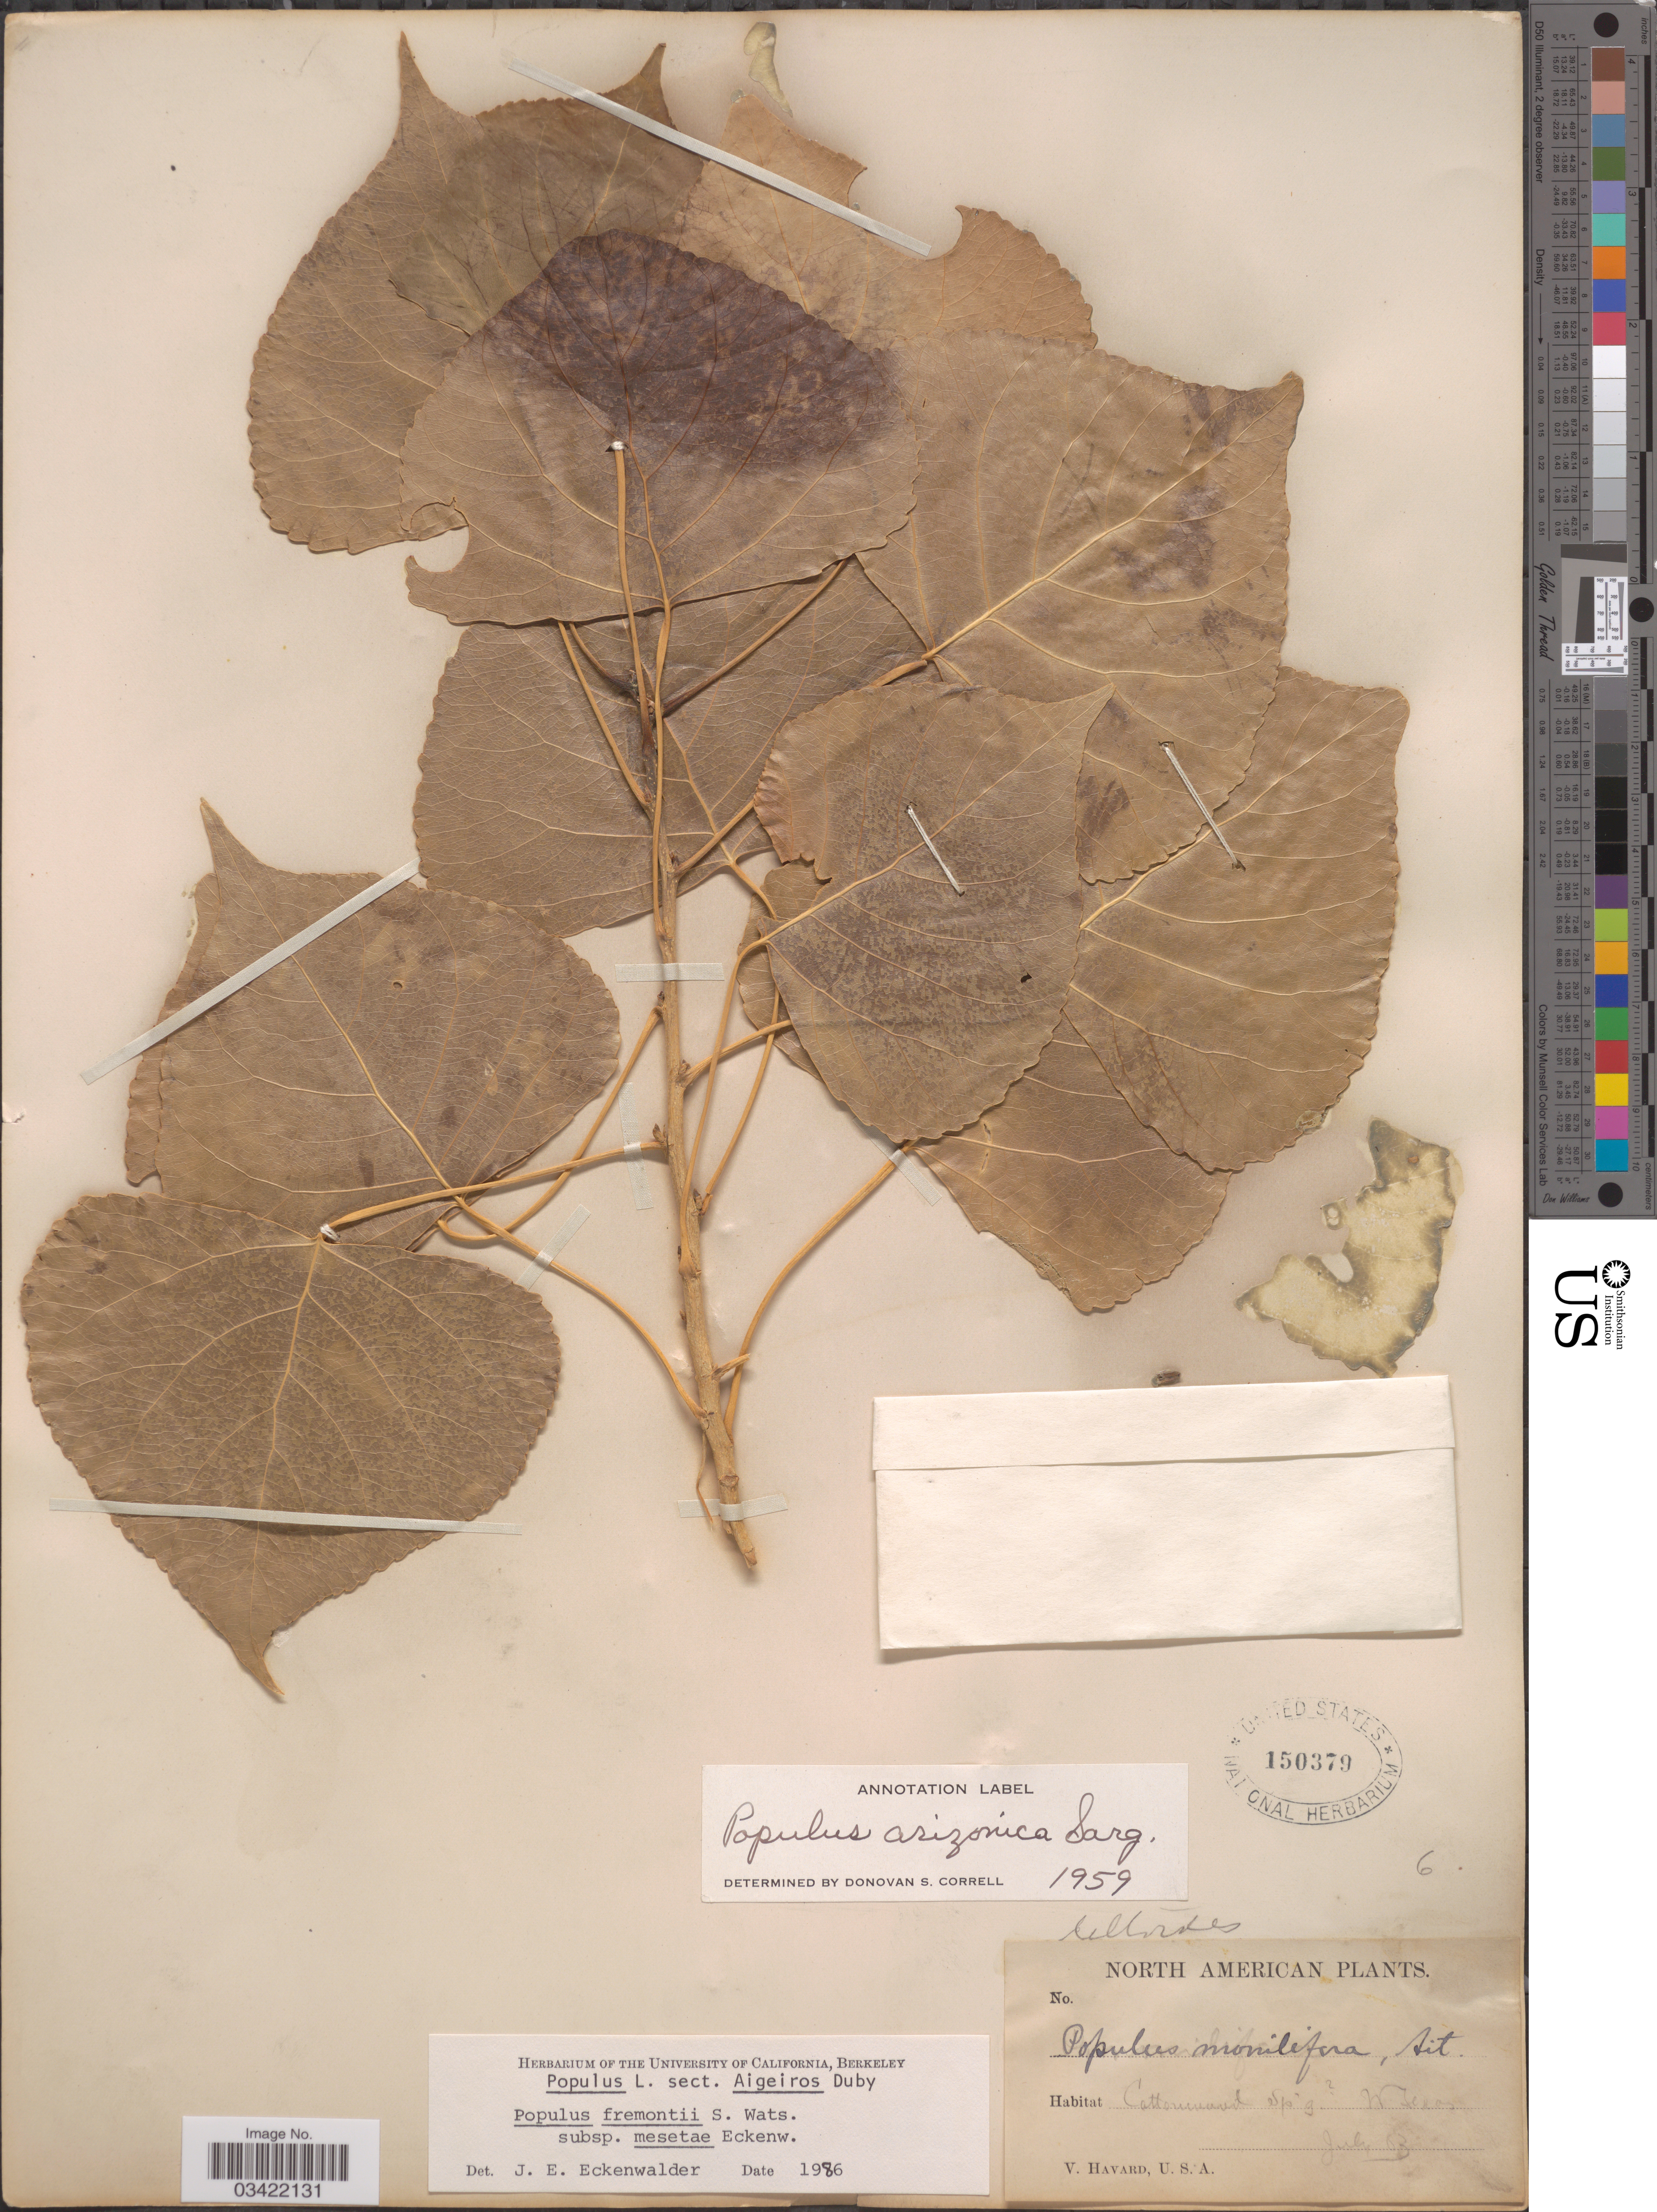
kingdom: Plantae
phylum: Tracheophyta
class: Magnoliopsida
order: Malpighiales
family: Salicaceae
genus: Populus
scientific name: Populus fremontii subsp. mesetae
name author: Eckenw.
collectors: V. Havard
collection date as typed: Transcribed d/m/y: /7/83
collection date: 1883-07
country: United States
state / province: Texas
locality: Cottonwood Spig [Spring]. W. Texas.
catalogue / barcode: US 150379